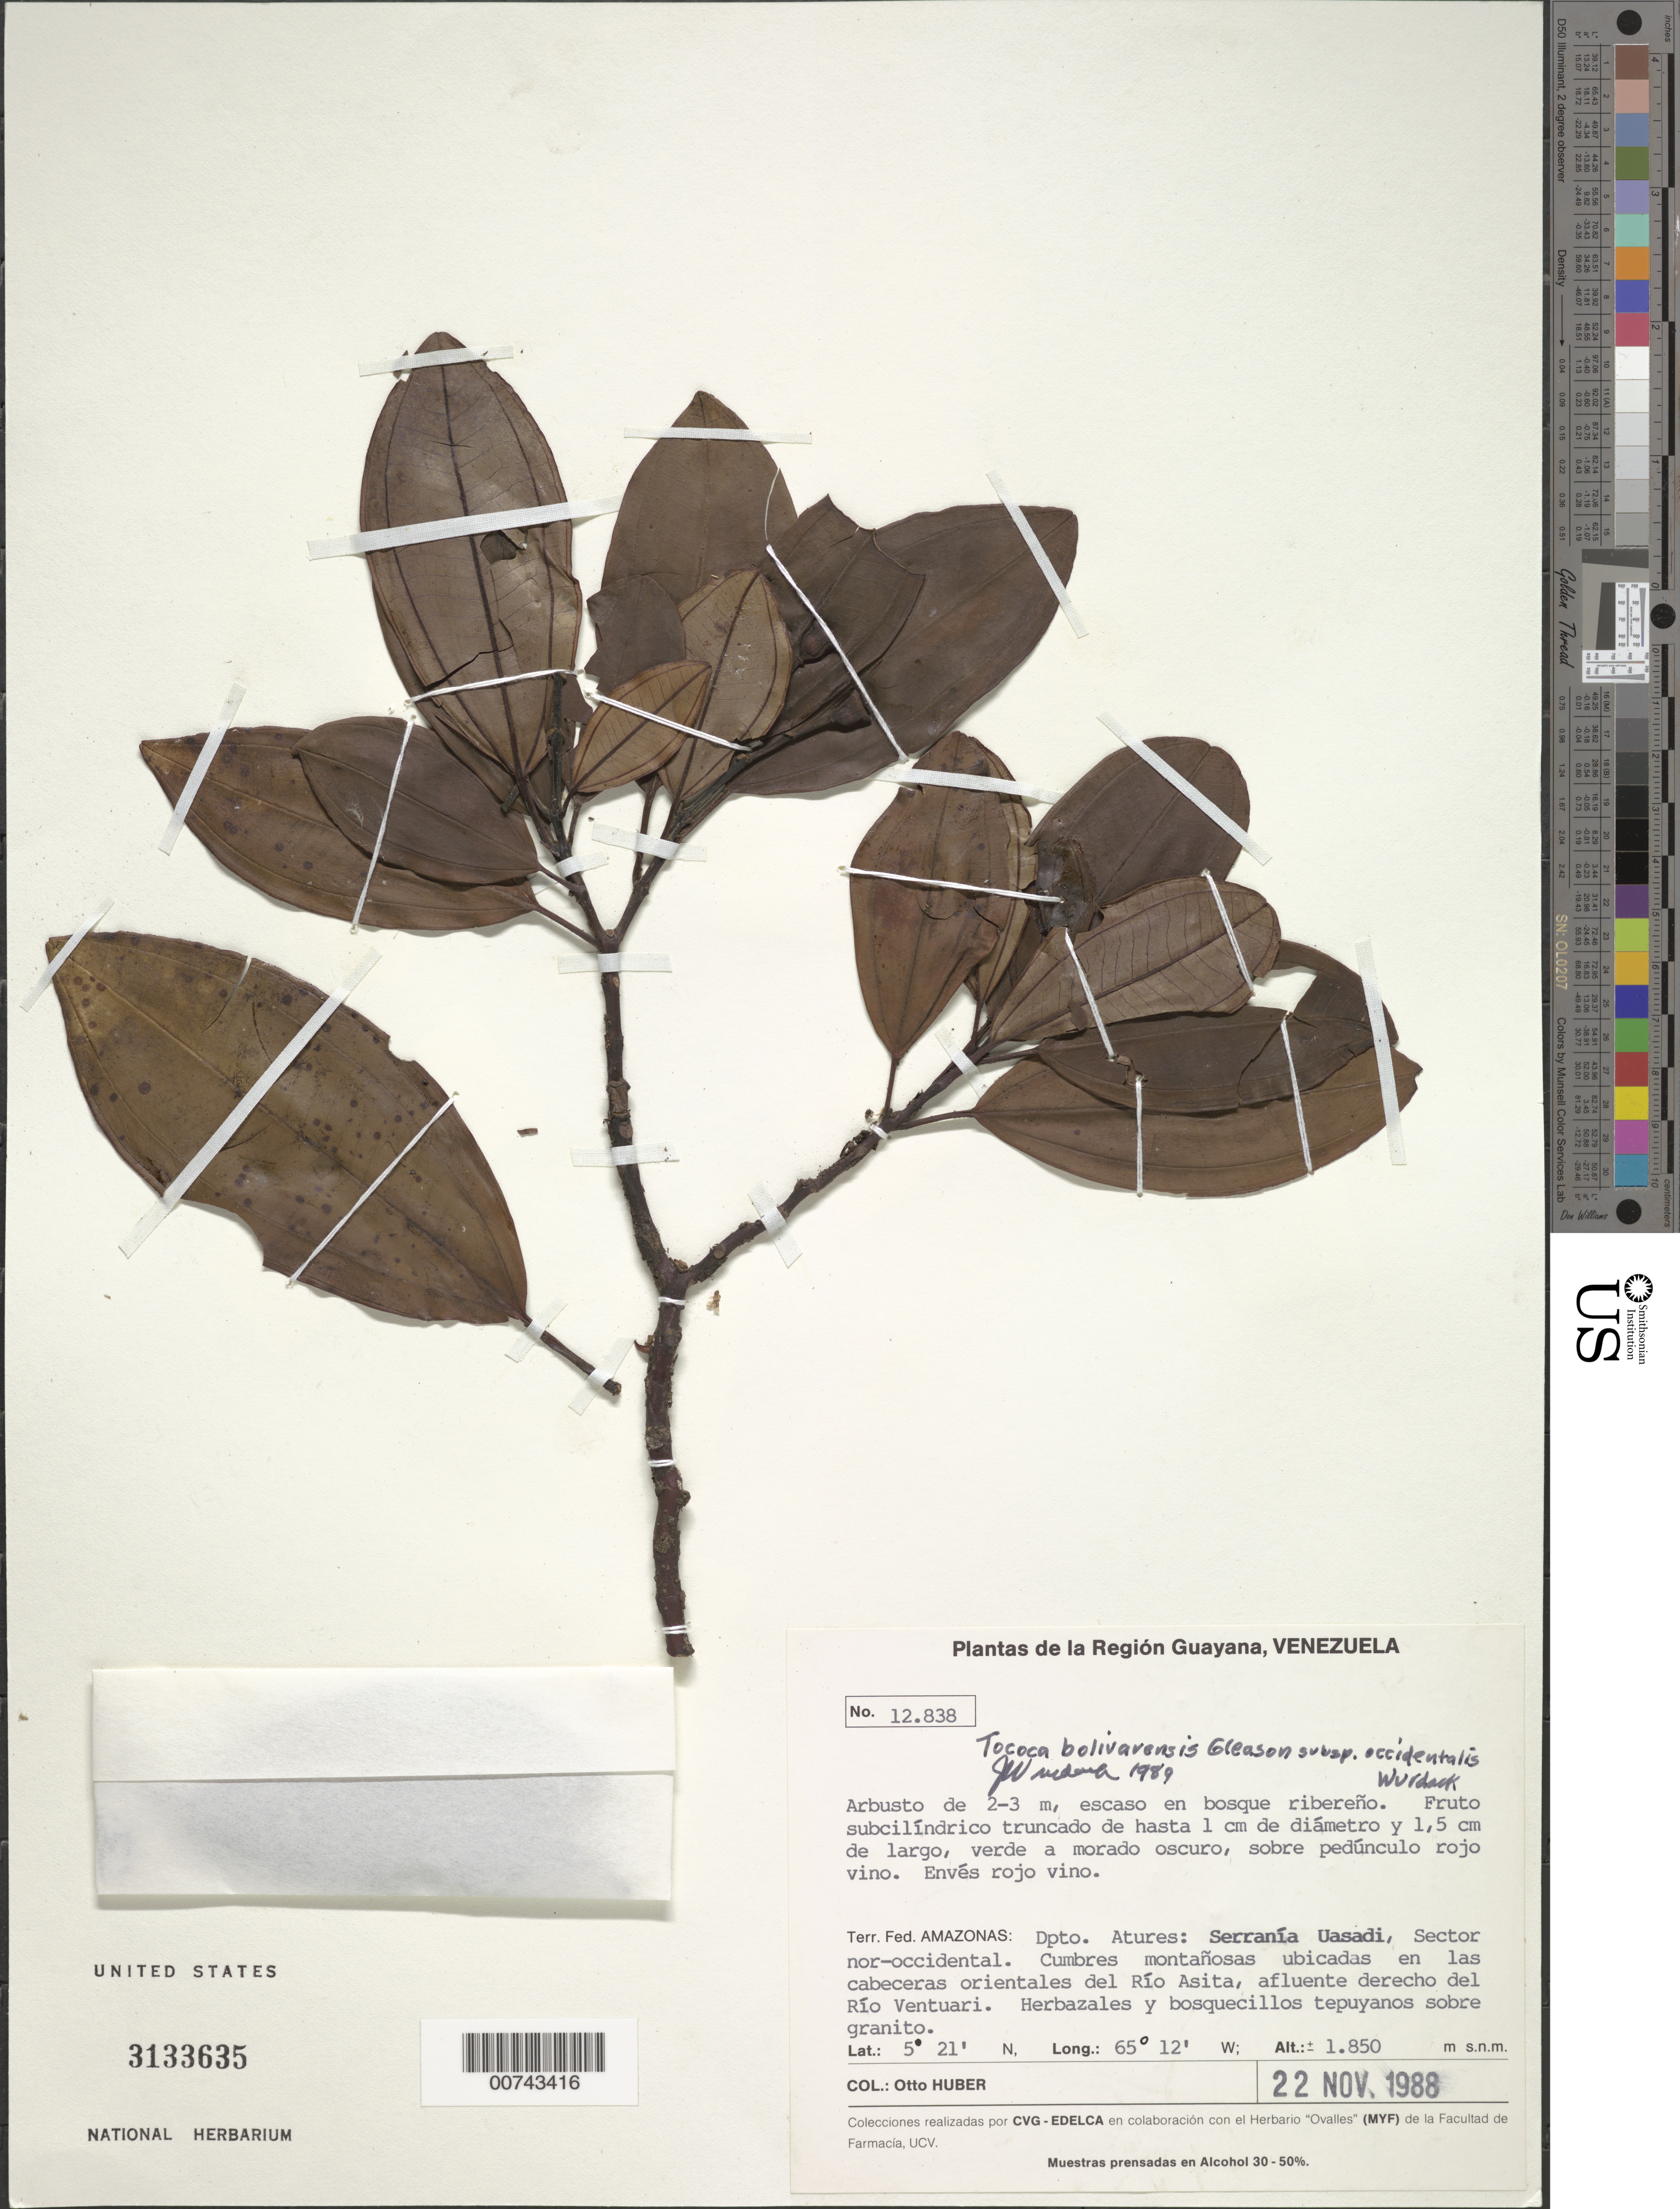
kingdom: Plantae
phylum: Tracheophyta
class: Magnoliopsida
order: Myrtales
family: Melastomataceae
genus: Tococa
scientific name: Tococa bolivarensis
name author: Gleason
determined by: Wurdack, John J., (US), US (UNITED STATES)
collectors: O. Huber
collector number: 12838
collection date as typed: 22-Nov-88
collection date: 1988-11-22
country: Venezuela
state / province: Amazonas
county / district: Atures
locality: Serrania Uasadi, sector nor-occidental; cabeceras orientales del Río Asita, afluente derecho del Río Ventuari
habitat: Cumbres montanosas ubicadas en las cabeceras; Herbezales y bosquecillos tepuyanos sobre granito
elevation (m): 1850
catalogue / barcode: US 3133635